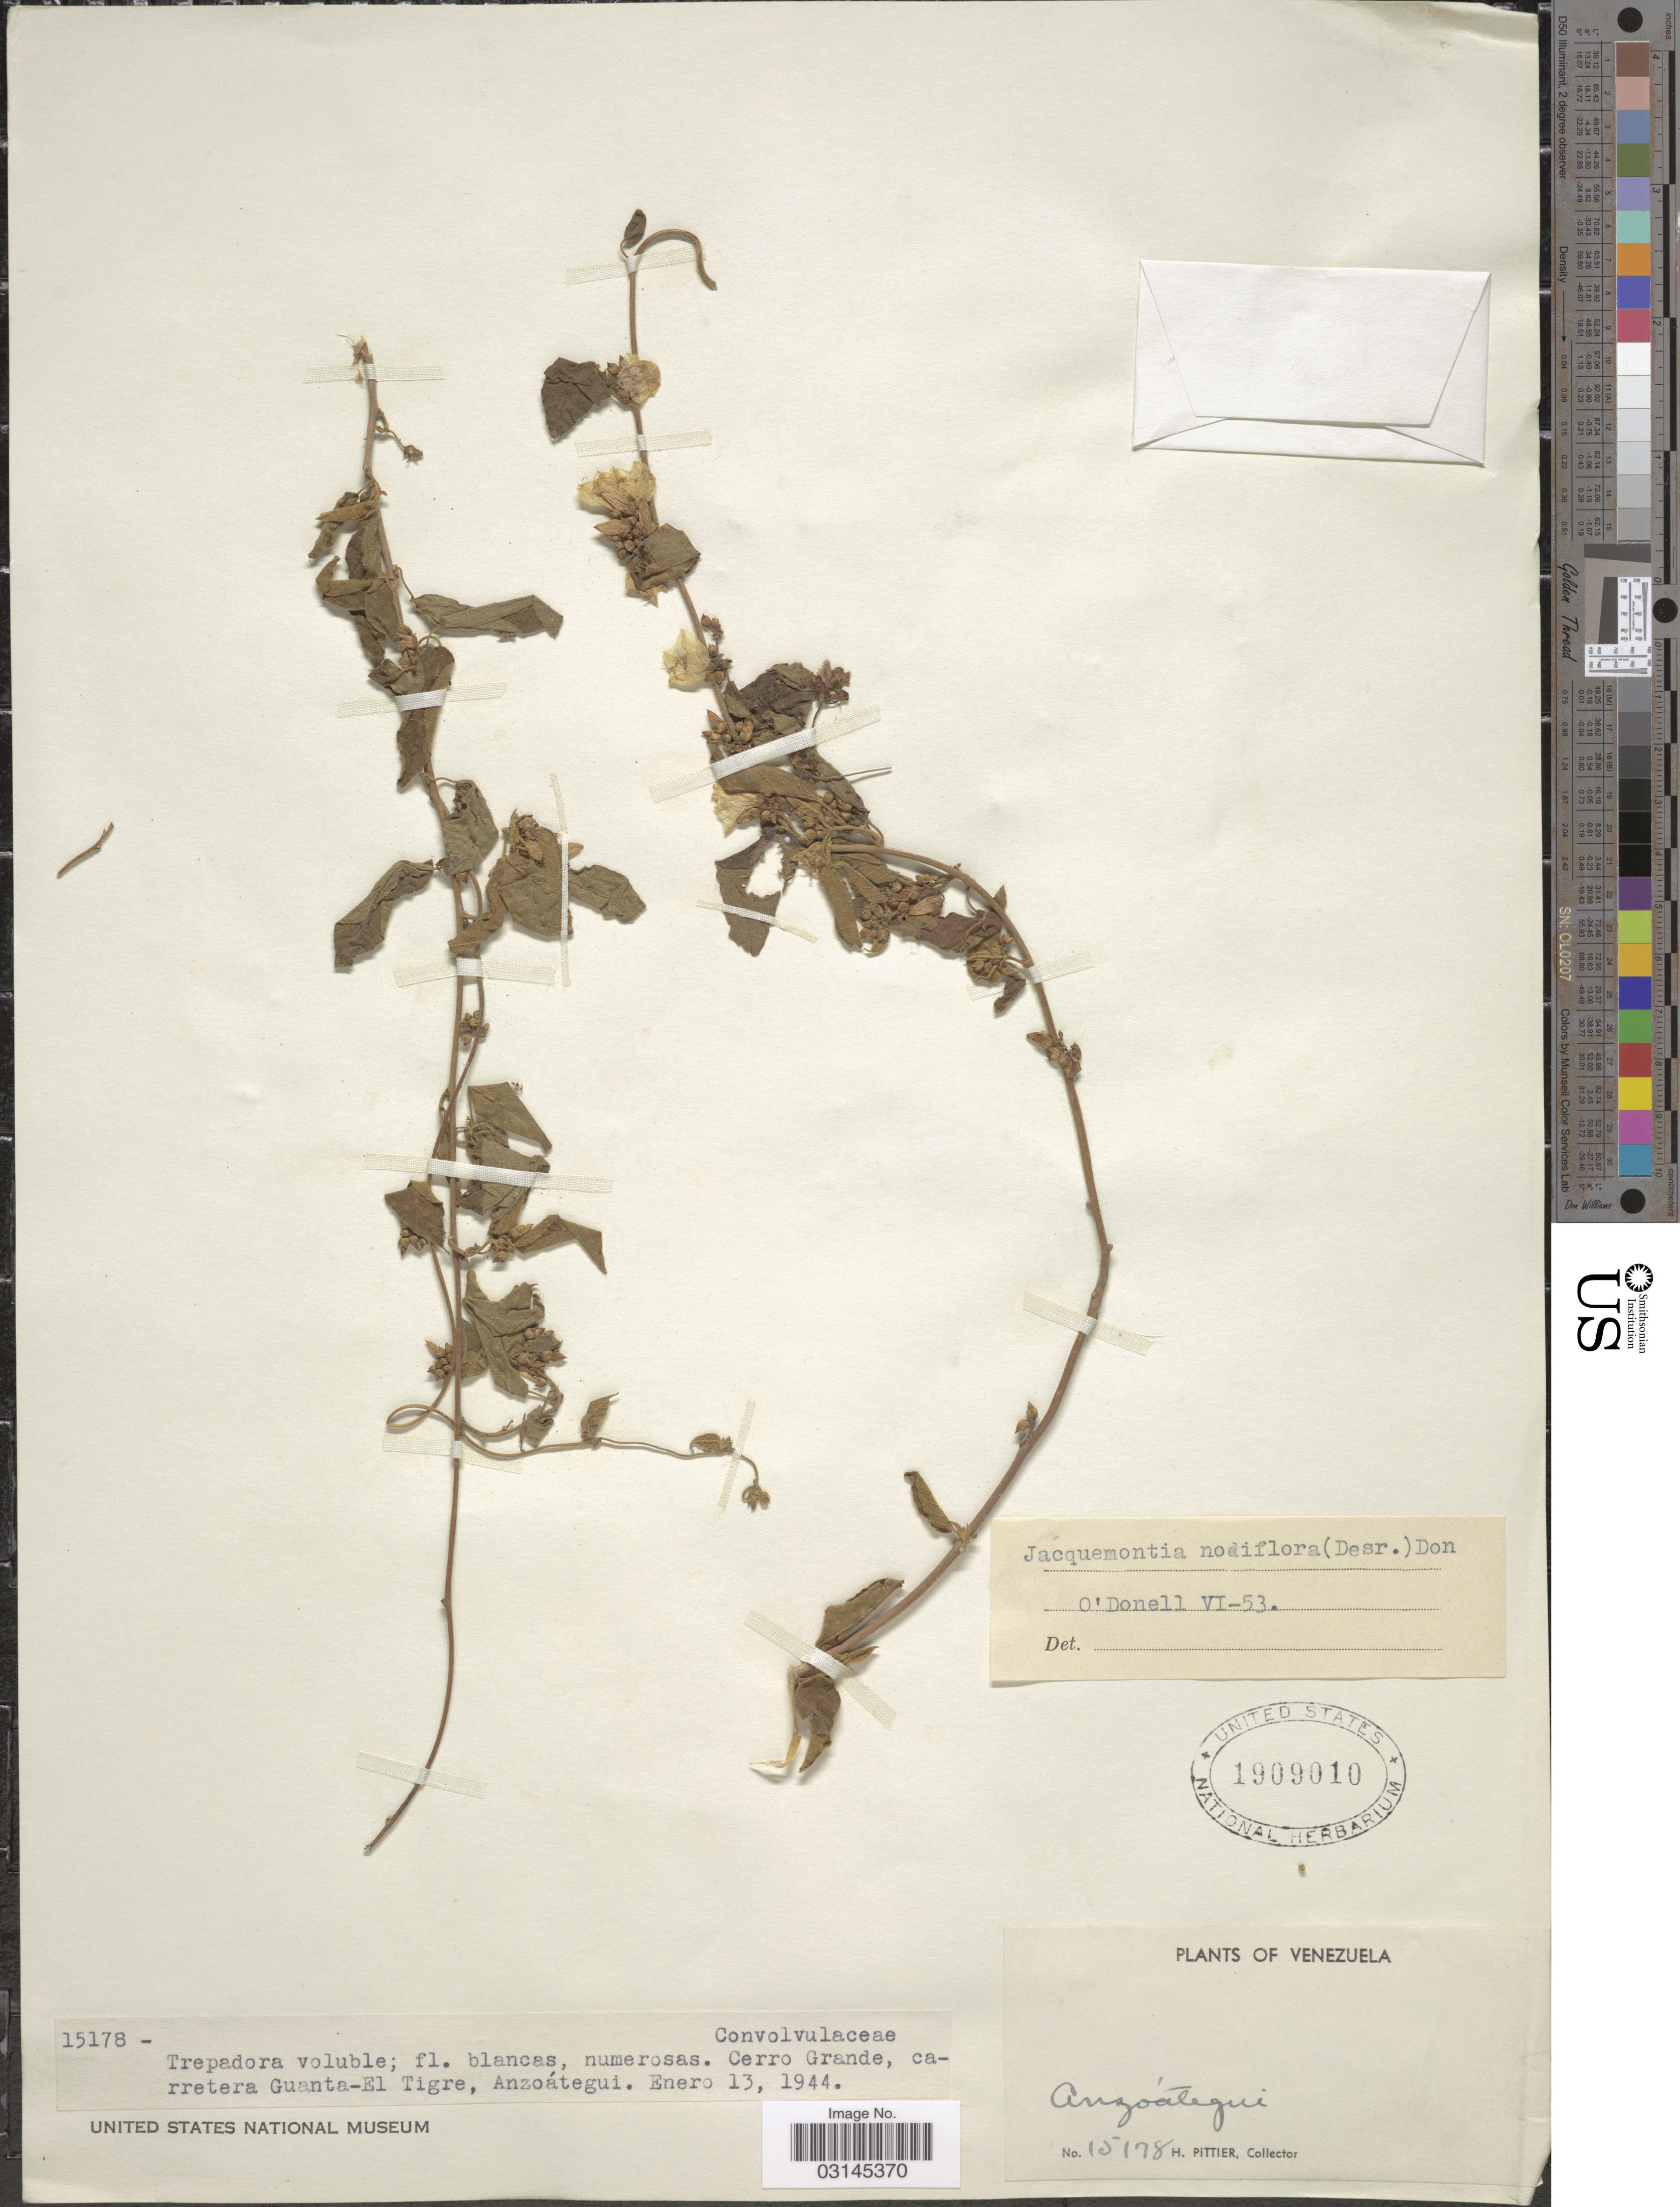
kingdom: Plantae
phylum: Tracheophyta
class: Magnoliopsida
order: Solanales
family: Convolvulaceae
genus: Convolvulus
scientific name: Convolvulus nodiflorus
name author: Desr.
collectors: H. F. Pittier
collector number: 15178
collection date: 1944-01-13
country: Venezuela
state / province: Anzoategui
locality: Cerro Grande, carretera Guanta-El Tigre.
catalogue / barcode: US 1909010